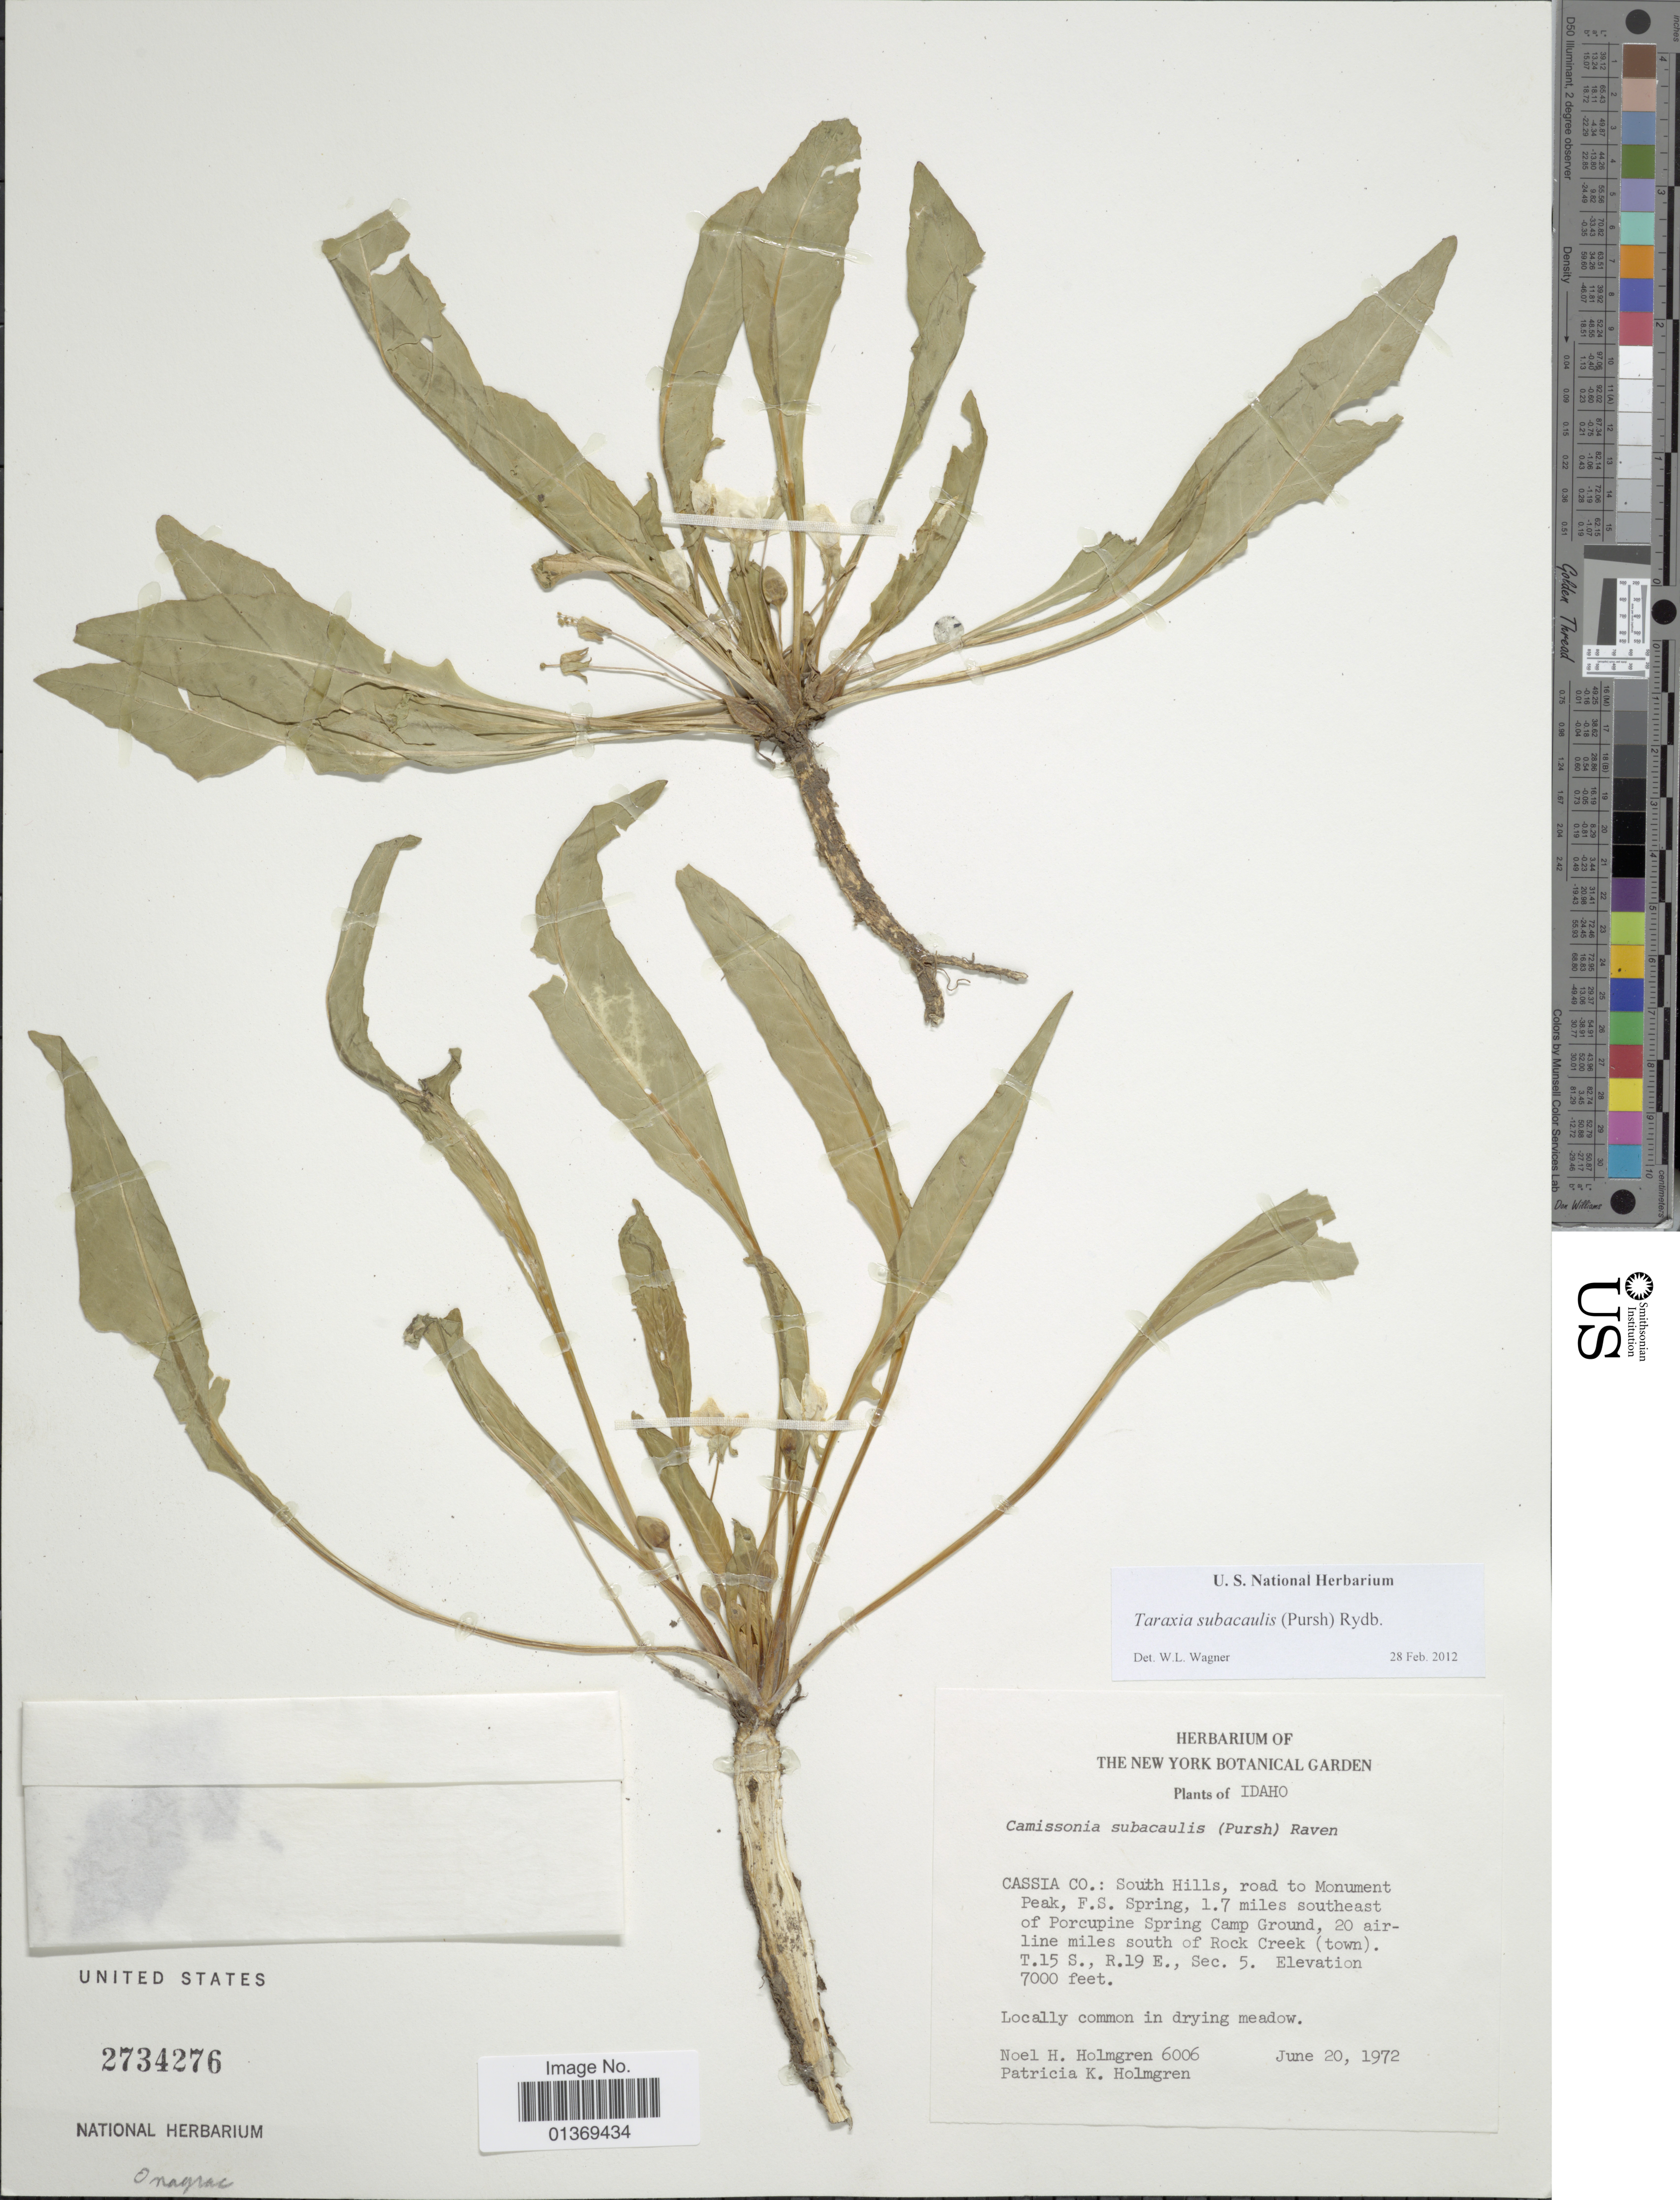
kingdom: Plantae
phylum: Tracheophyta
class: Magnoliopsida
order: Myrtales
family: Onagraceae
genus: Taraxia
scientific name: Taraxia subacaulis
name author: (Pursh) Rydb.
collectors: N. H. Holmgren & P. K. Holmgren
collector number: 6006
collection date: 1972-06-20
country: United States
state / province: Idaho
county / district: Cassia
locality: South Hills, road to Monument Peak, F.S. Spring, 1.7 miles southeast of Porcupine Spring Camp Ground, 20 airline miles south of Rock Creek (town) T.15 S., R.19 E., Sec. 5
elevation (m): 2134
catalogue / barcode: US 2734276